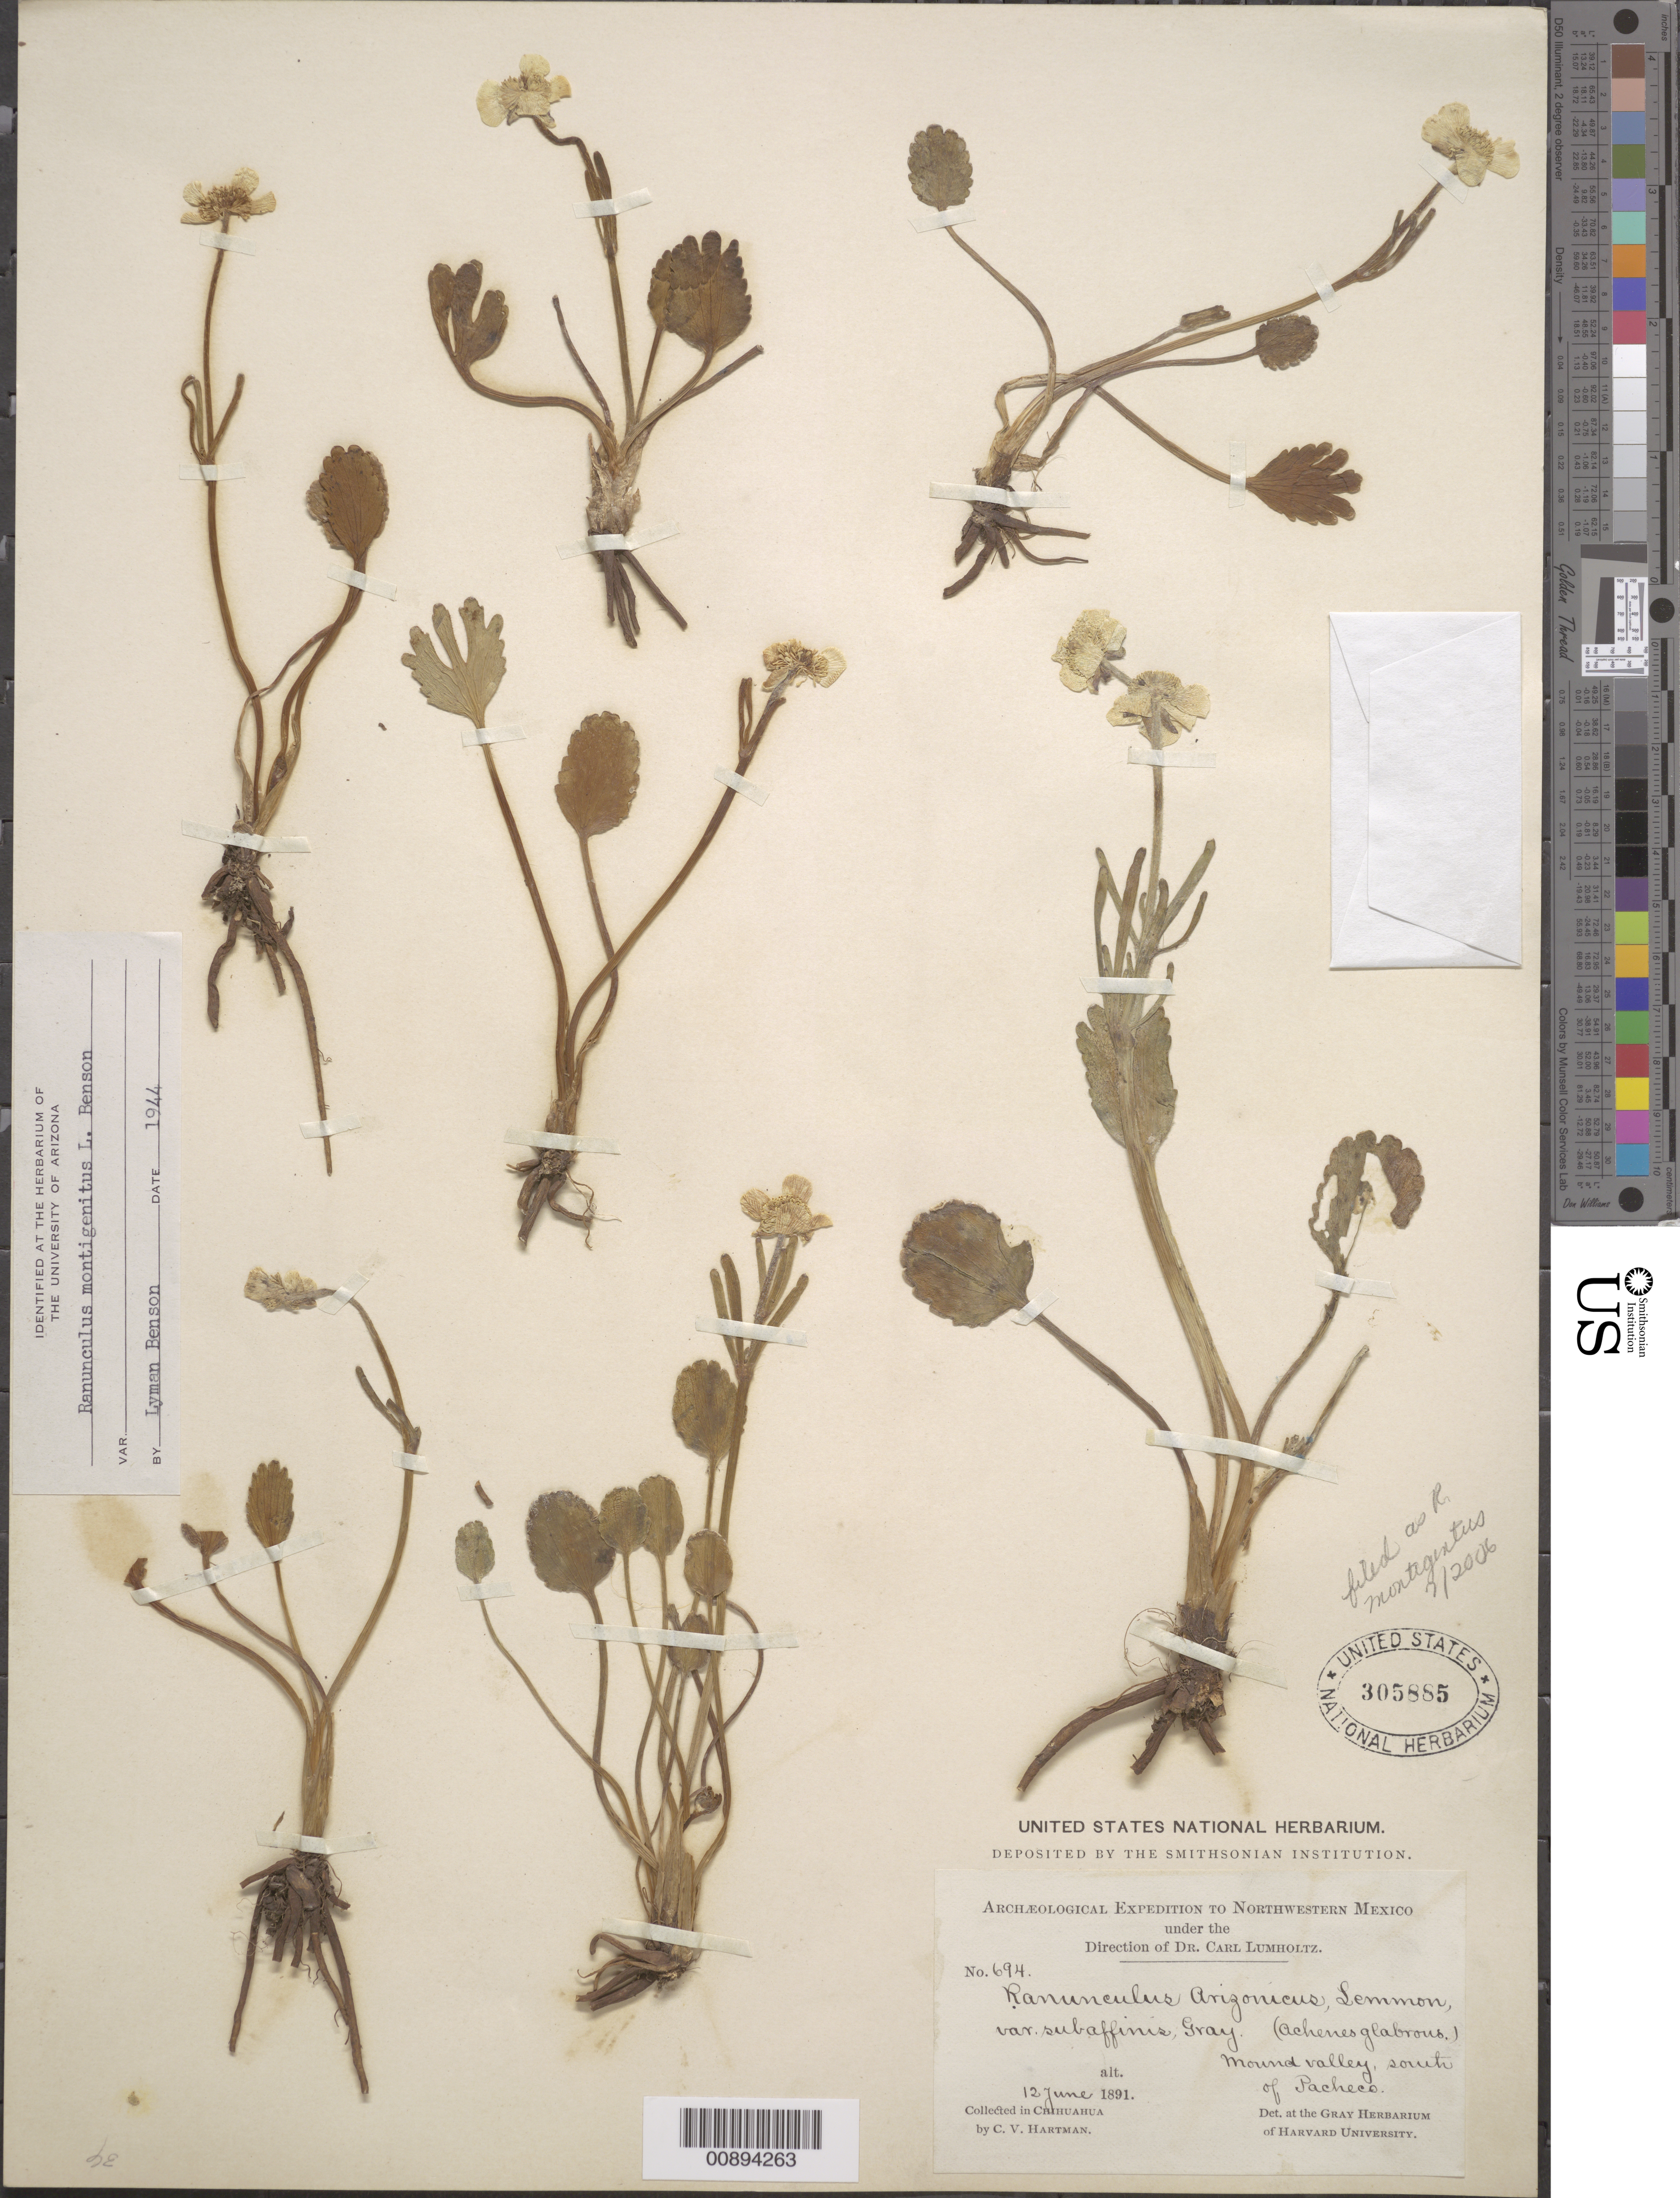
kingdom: Plantae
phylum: Tracheophyta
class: Magnoliopsida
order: Ranunculales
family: Ranunculaceae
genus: Ranunculus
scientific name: Ranunculus montigenitus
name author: L.D. Benson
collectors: C. V. Hartman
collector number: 694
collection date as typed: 12 Jun 1891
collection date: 1891-06-12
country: Mexico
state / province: Chihuahua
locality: Mound Valley, south of Pacheco, Chihuahua.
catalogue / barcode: US 305885